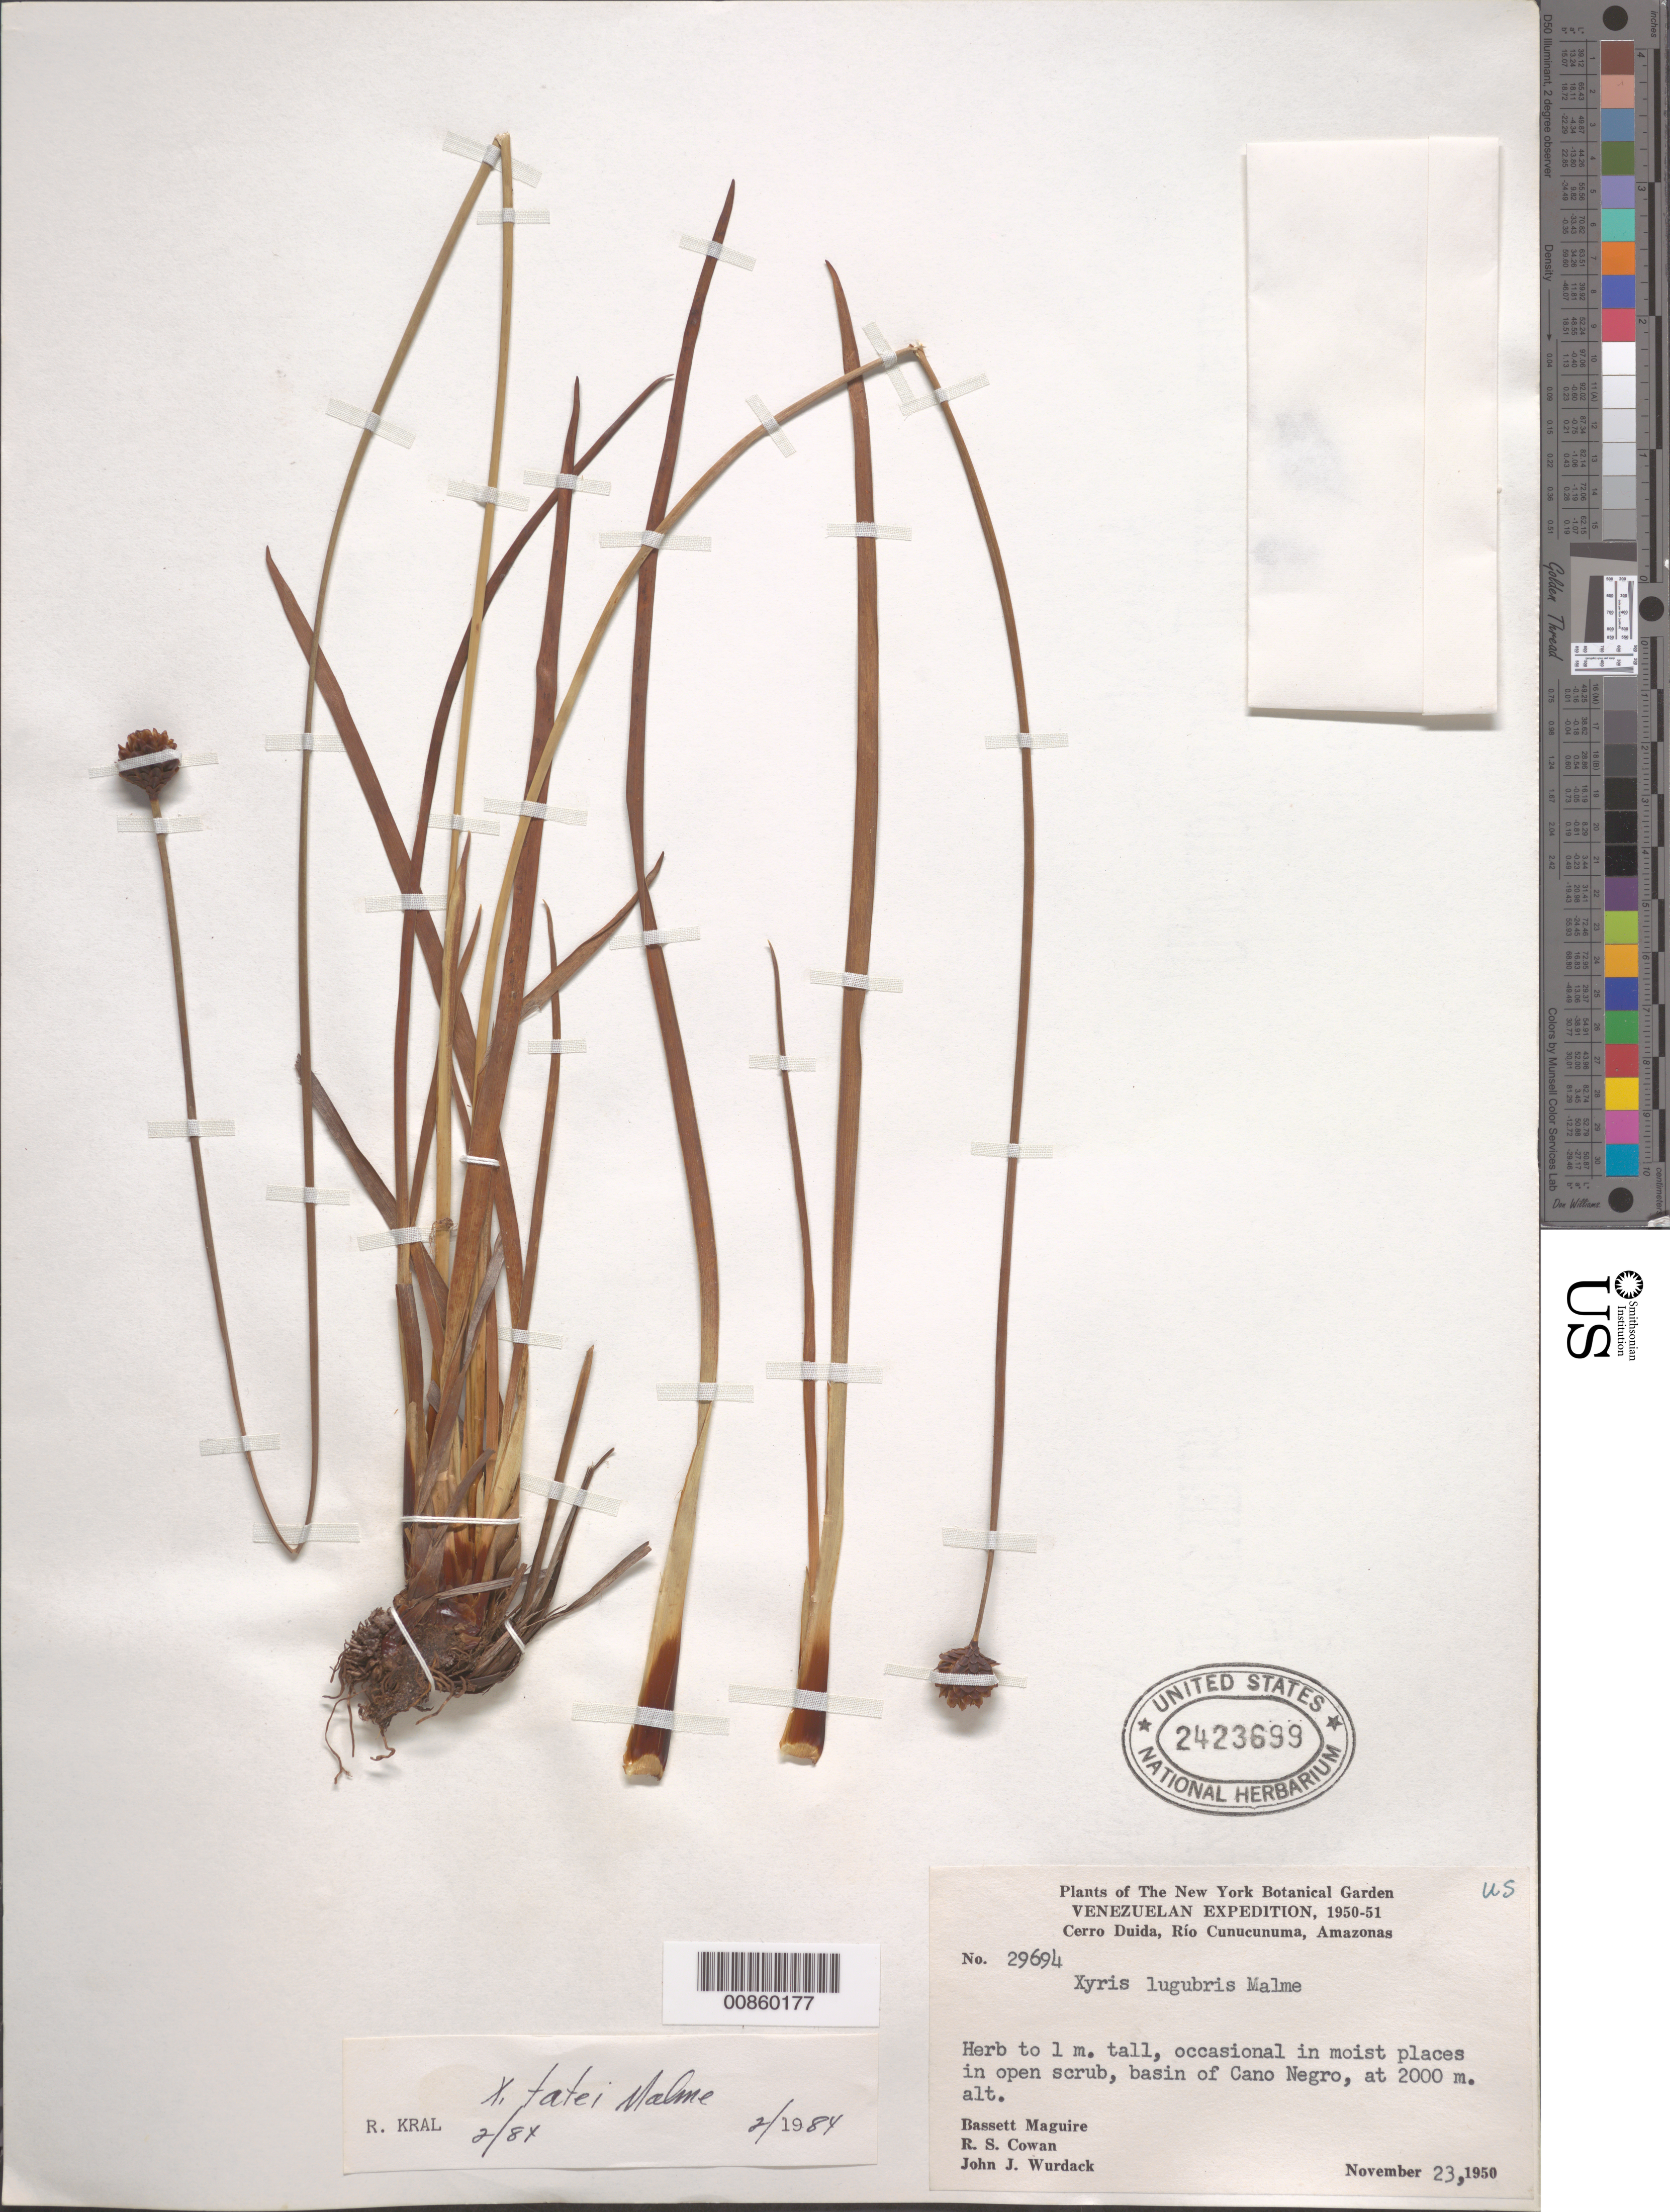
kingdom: Plantae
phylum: Tracheophyta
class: Liliopsida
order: Poales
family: Xyridaceae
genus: Xyris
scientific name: Xyris tatei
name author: Malme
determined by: Kral, Robert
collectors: B. Maguire, R. S. Cowan & J. J. Wurdack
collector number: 29694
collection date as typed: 23-Nov-50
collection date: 1950-11-23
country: Venezuela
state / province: Amazonas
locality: Cerro Duida, Río Cunucunuma, Caño Negro basin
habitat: Moist places in open scrub.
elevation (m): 2000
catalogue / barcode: US 2423699